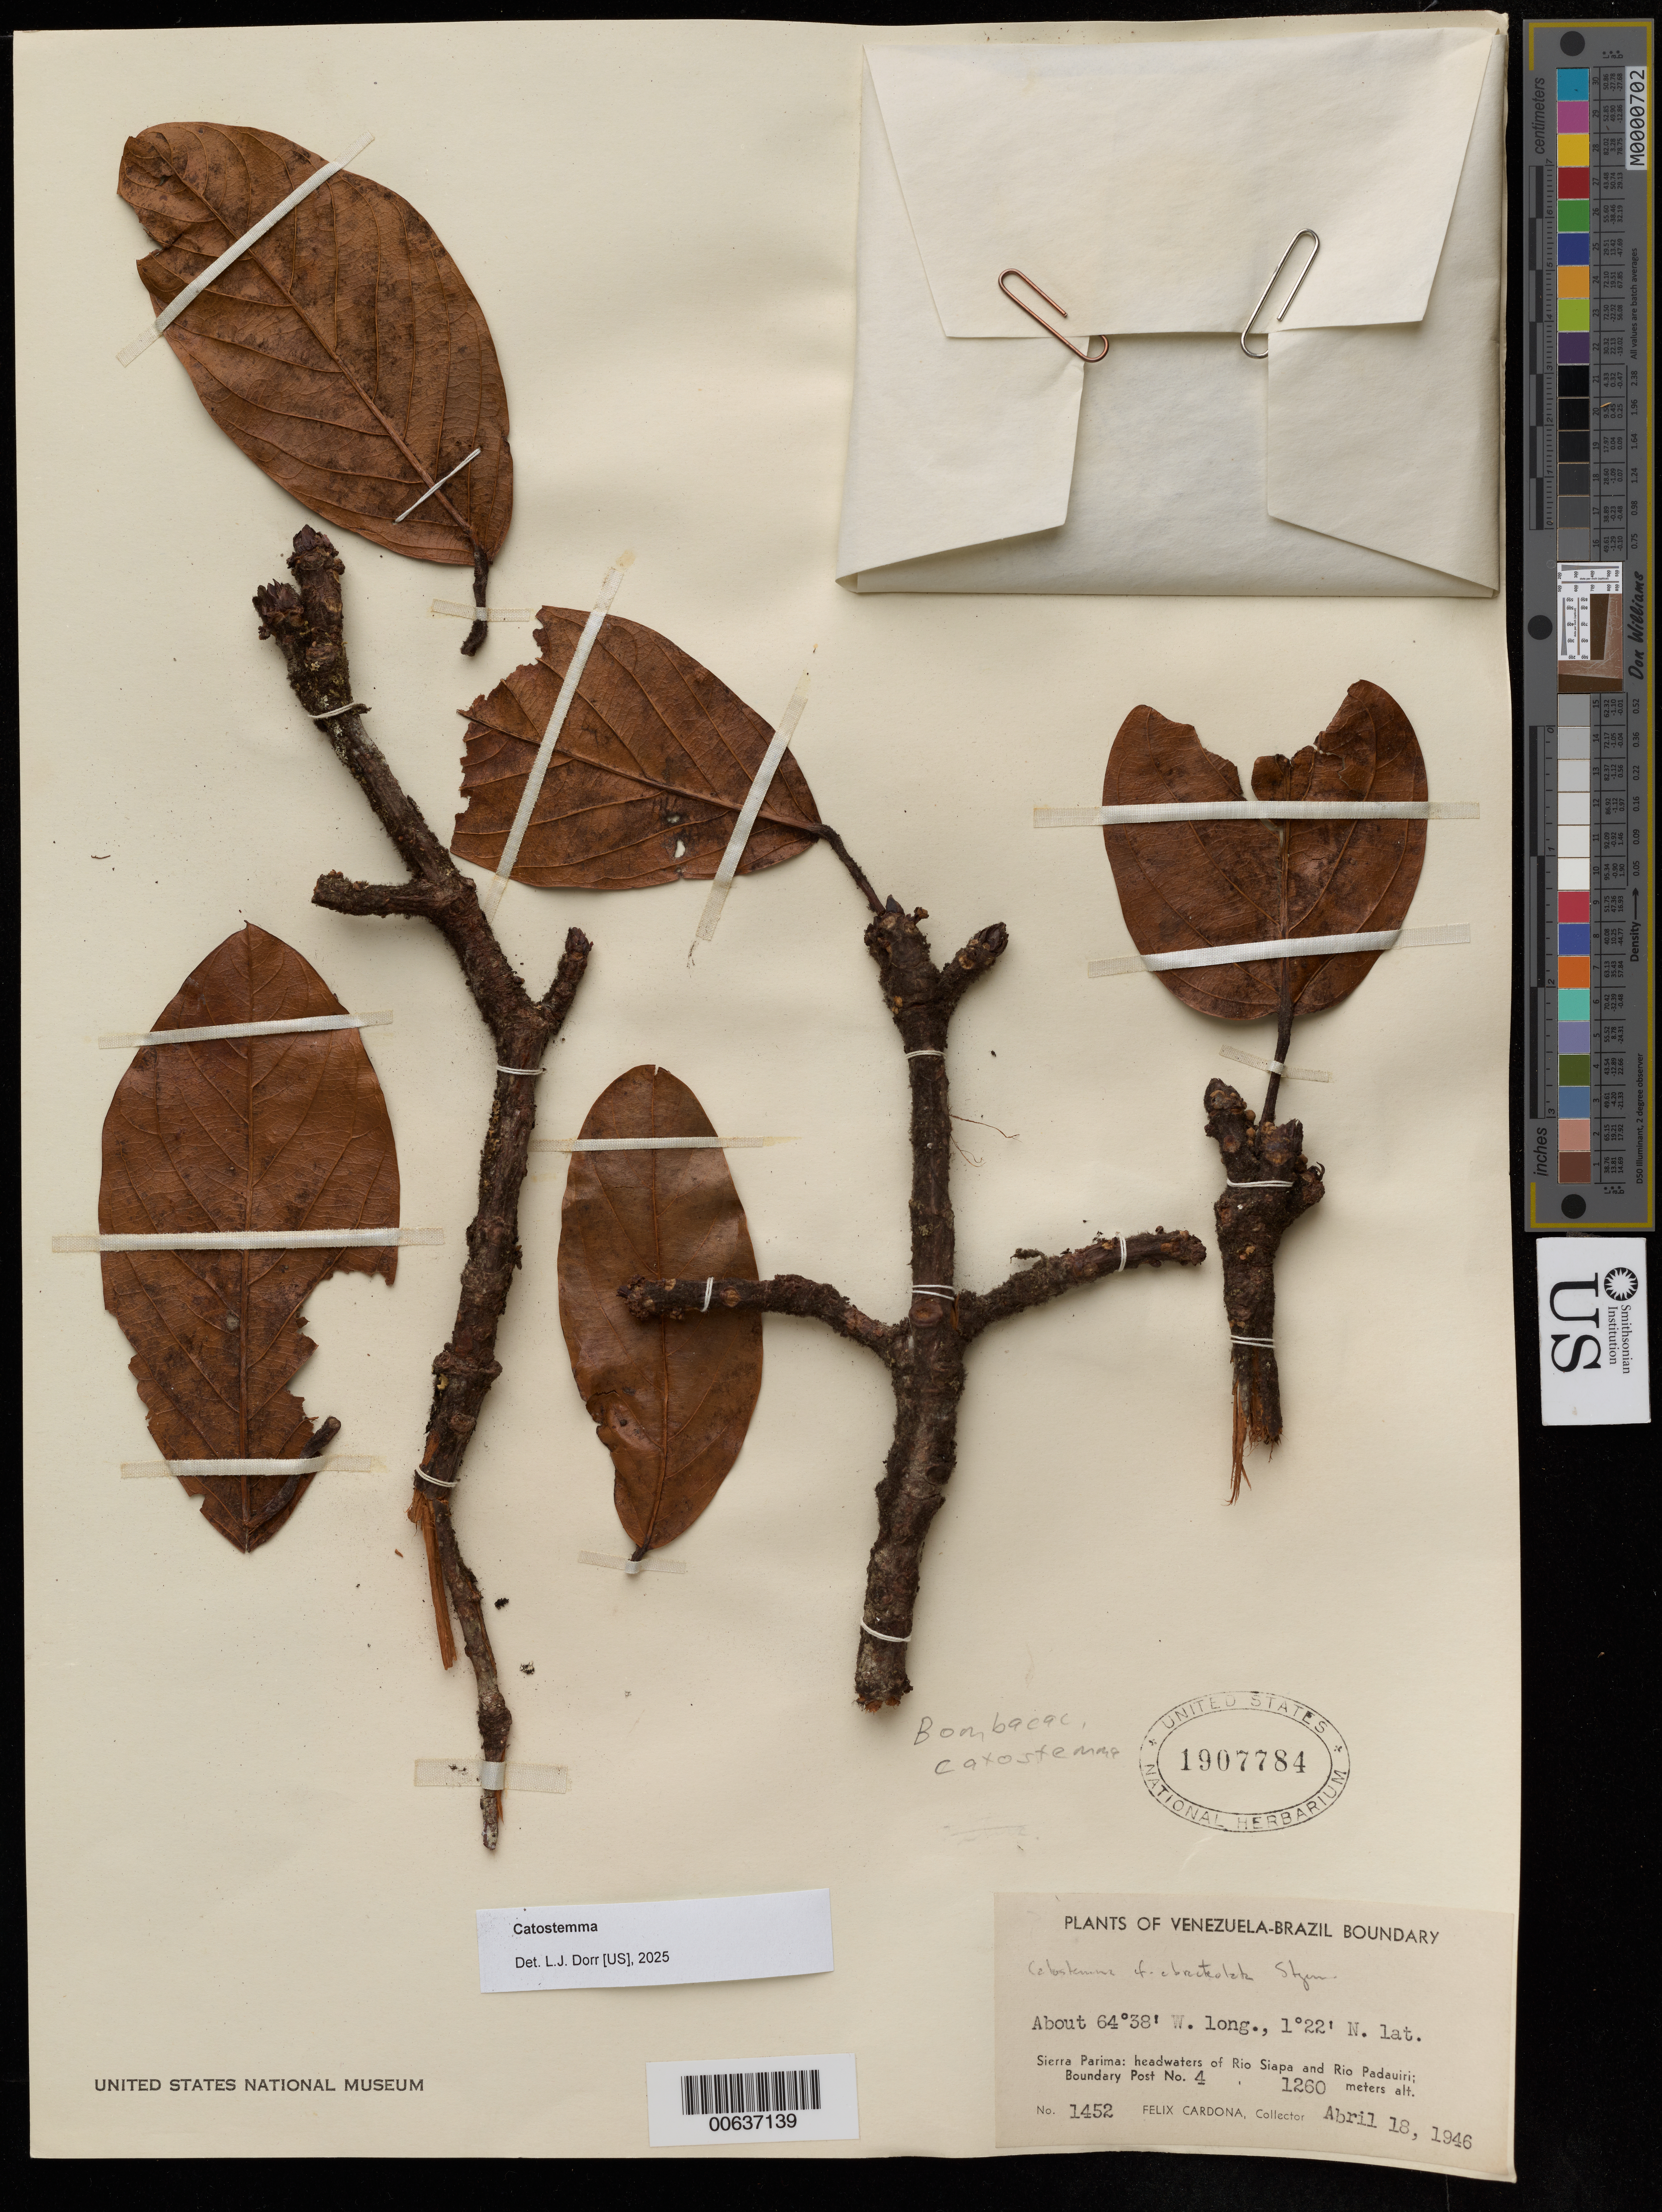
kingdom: Plantae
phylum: Tracheophyta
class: Magnoliopsida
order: Malvales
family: Malvaceae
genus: Catostemma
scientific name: Catostemma sp.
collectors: F. Cardona Puig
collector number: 1452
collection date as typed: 18-Apr-46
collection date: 1946-04-18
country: Venezuela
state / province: Amazonas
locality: Sierra Parima, headwaters of Río Siapa and Río Padauiri; Boundary Post no. 4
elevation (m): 1260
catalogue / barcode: US 1907784